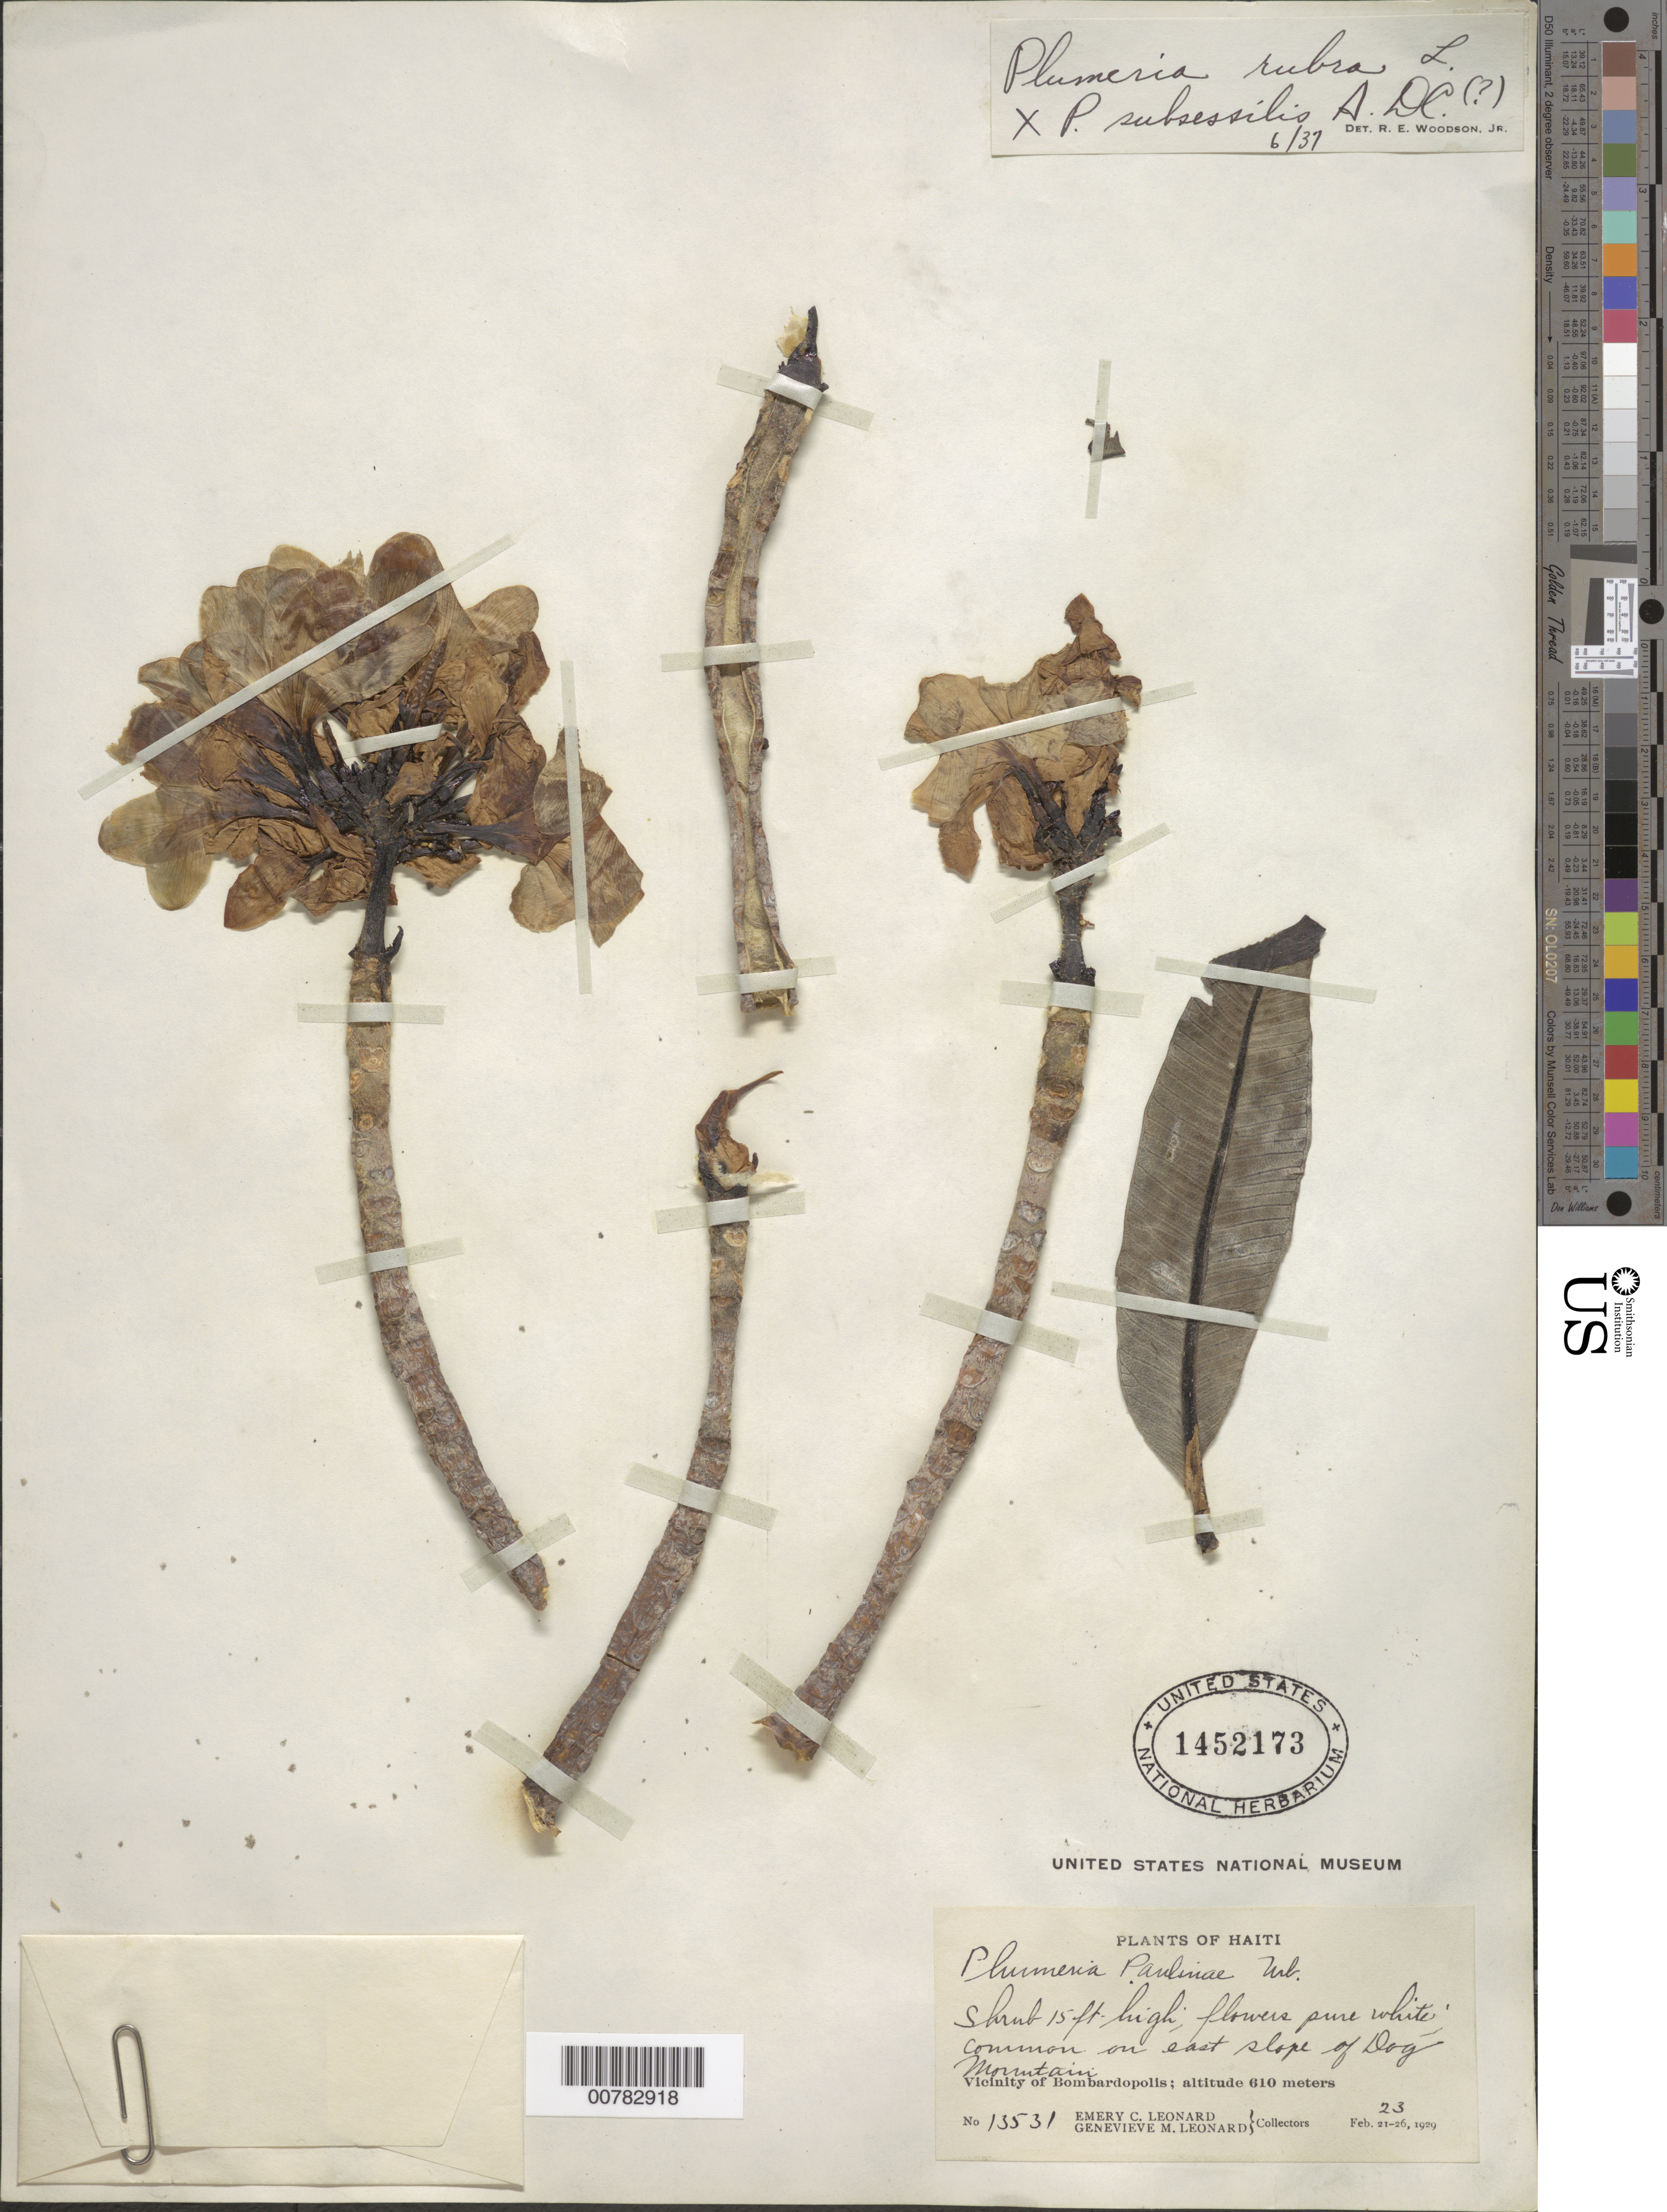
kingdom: Plantae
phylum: Tracheophyta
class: Magnoliopsida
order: Gentianales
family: Apocynaceae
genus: Plumeria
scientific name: Plumeria rubra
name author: L.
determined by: Woodson, R. E., Jr.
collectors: E. C. Leonard & G. M. Leonard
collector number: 13531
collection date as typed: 23 Feb 1929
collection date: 1929-02-23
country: Haiti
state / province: Nord-Ouest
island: Hispaniola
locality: Vicinity of Bombardopolis, on east of slope of Dog Mountain.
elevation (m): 610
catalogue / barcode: US 1452173